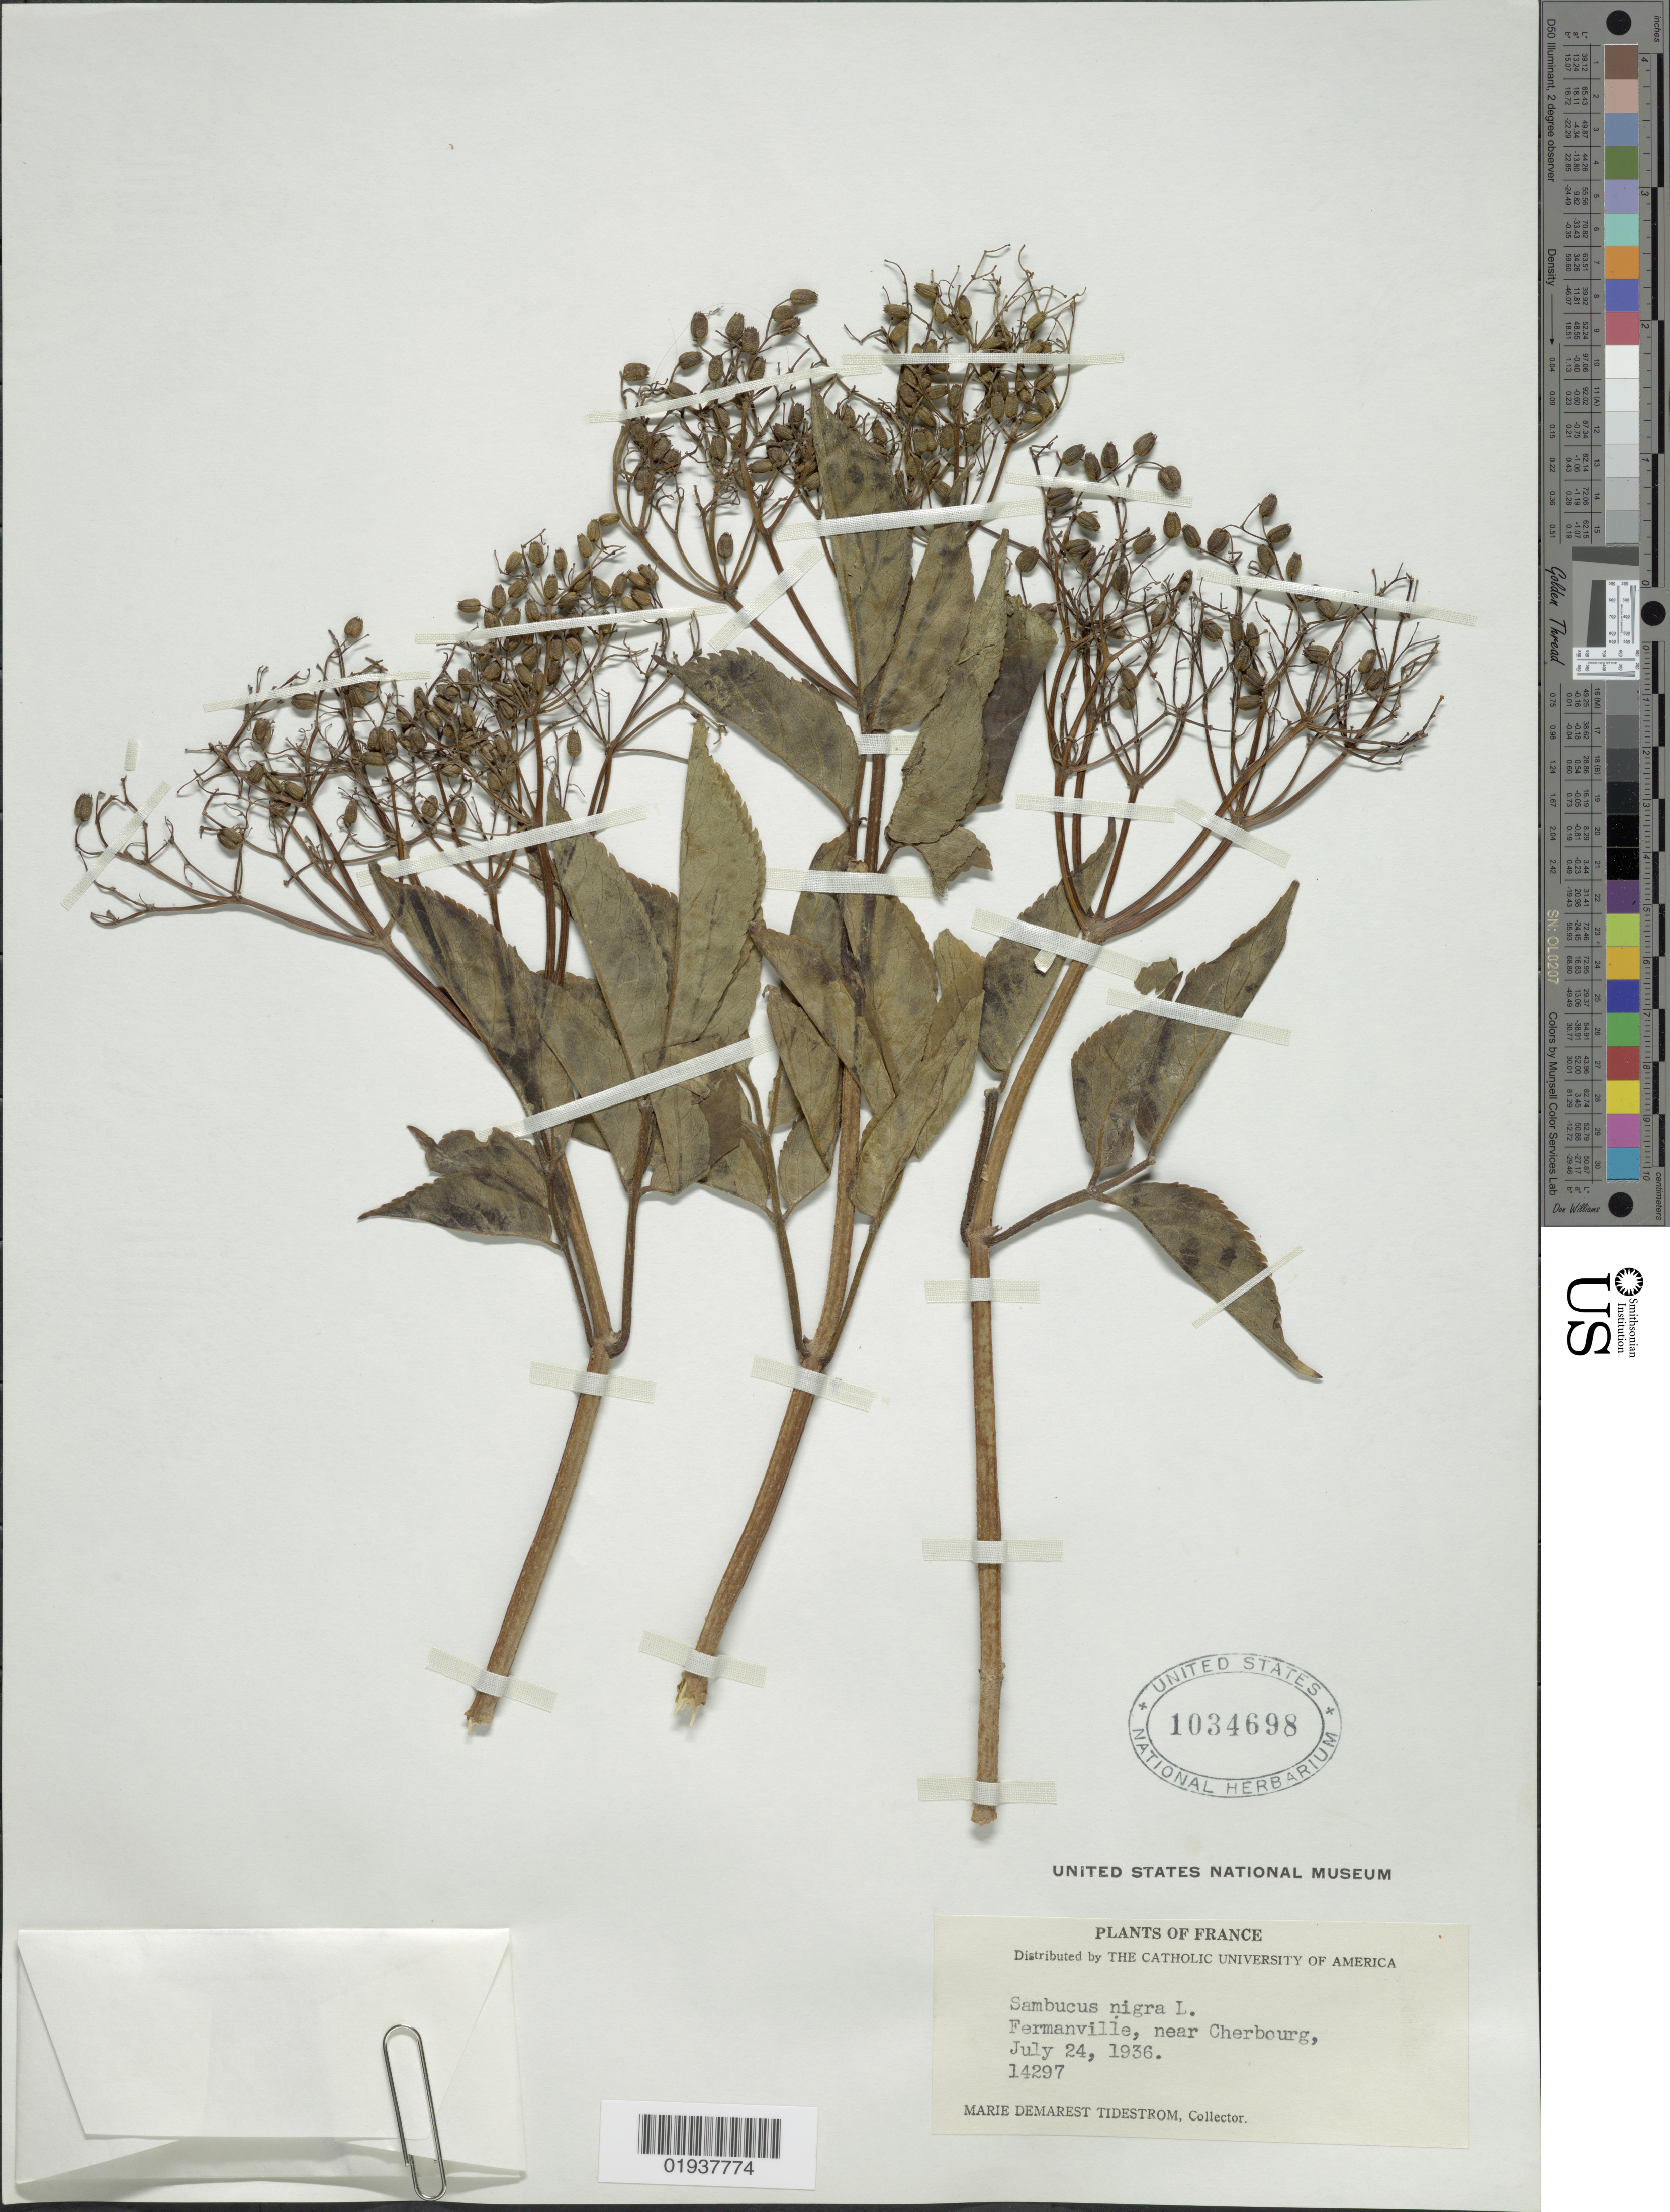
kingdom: Plantae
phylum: Tracheophyta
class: Magnoliopsida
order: Dipsacales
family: Viburnaceae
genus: Sambucus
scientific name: Sambucus nigra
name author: L.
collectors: M. Tidestrom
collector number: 14297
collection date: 1936-07-24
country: France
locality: Fermanville, near Cherbourg.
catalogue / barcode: US 1034698